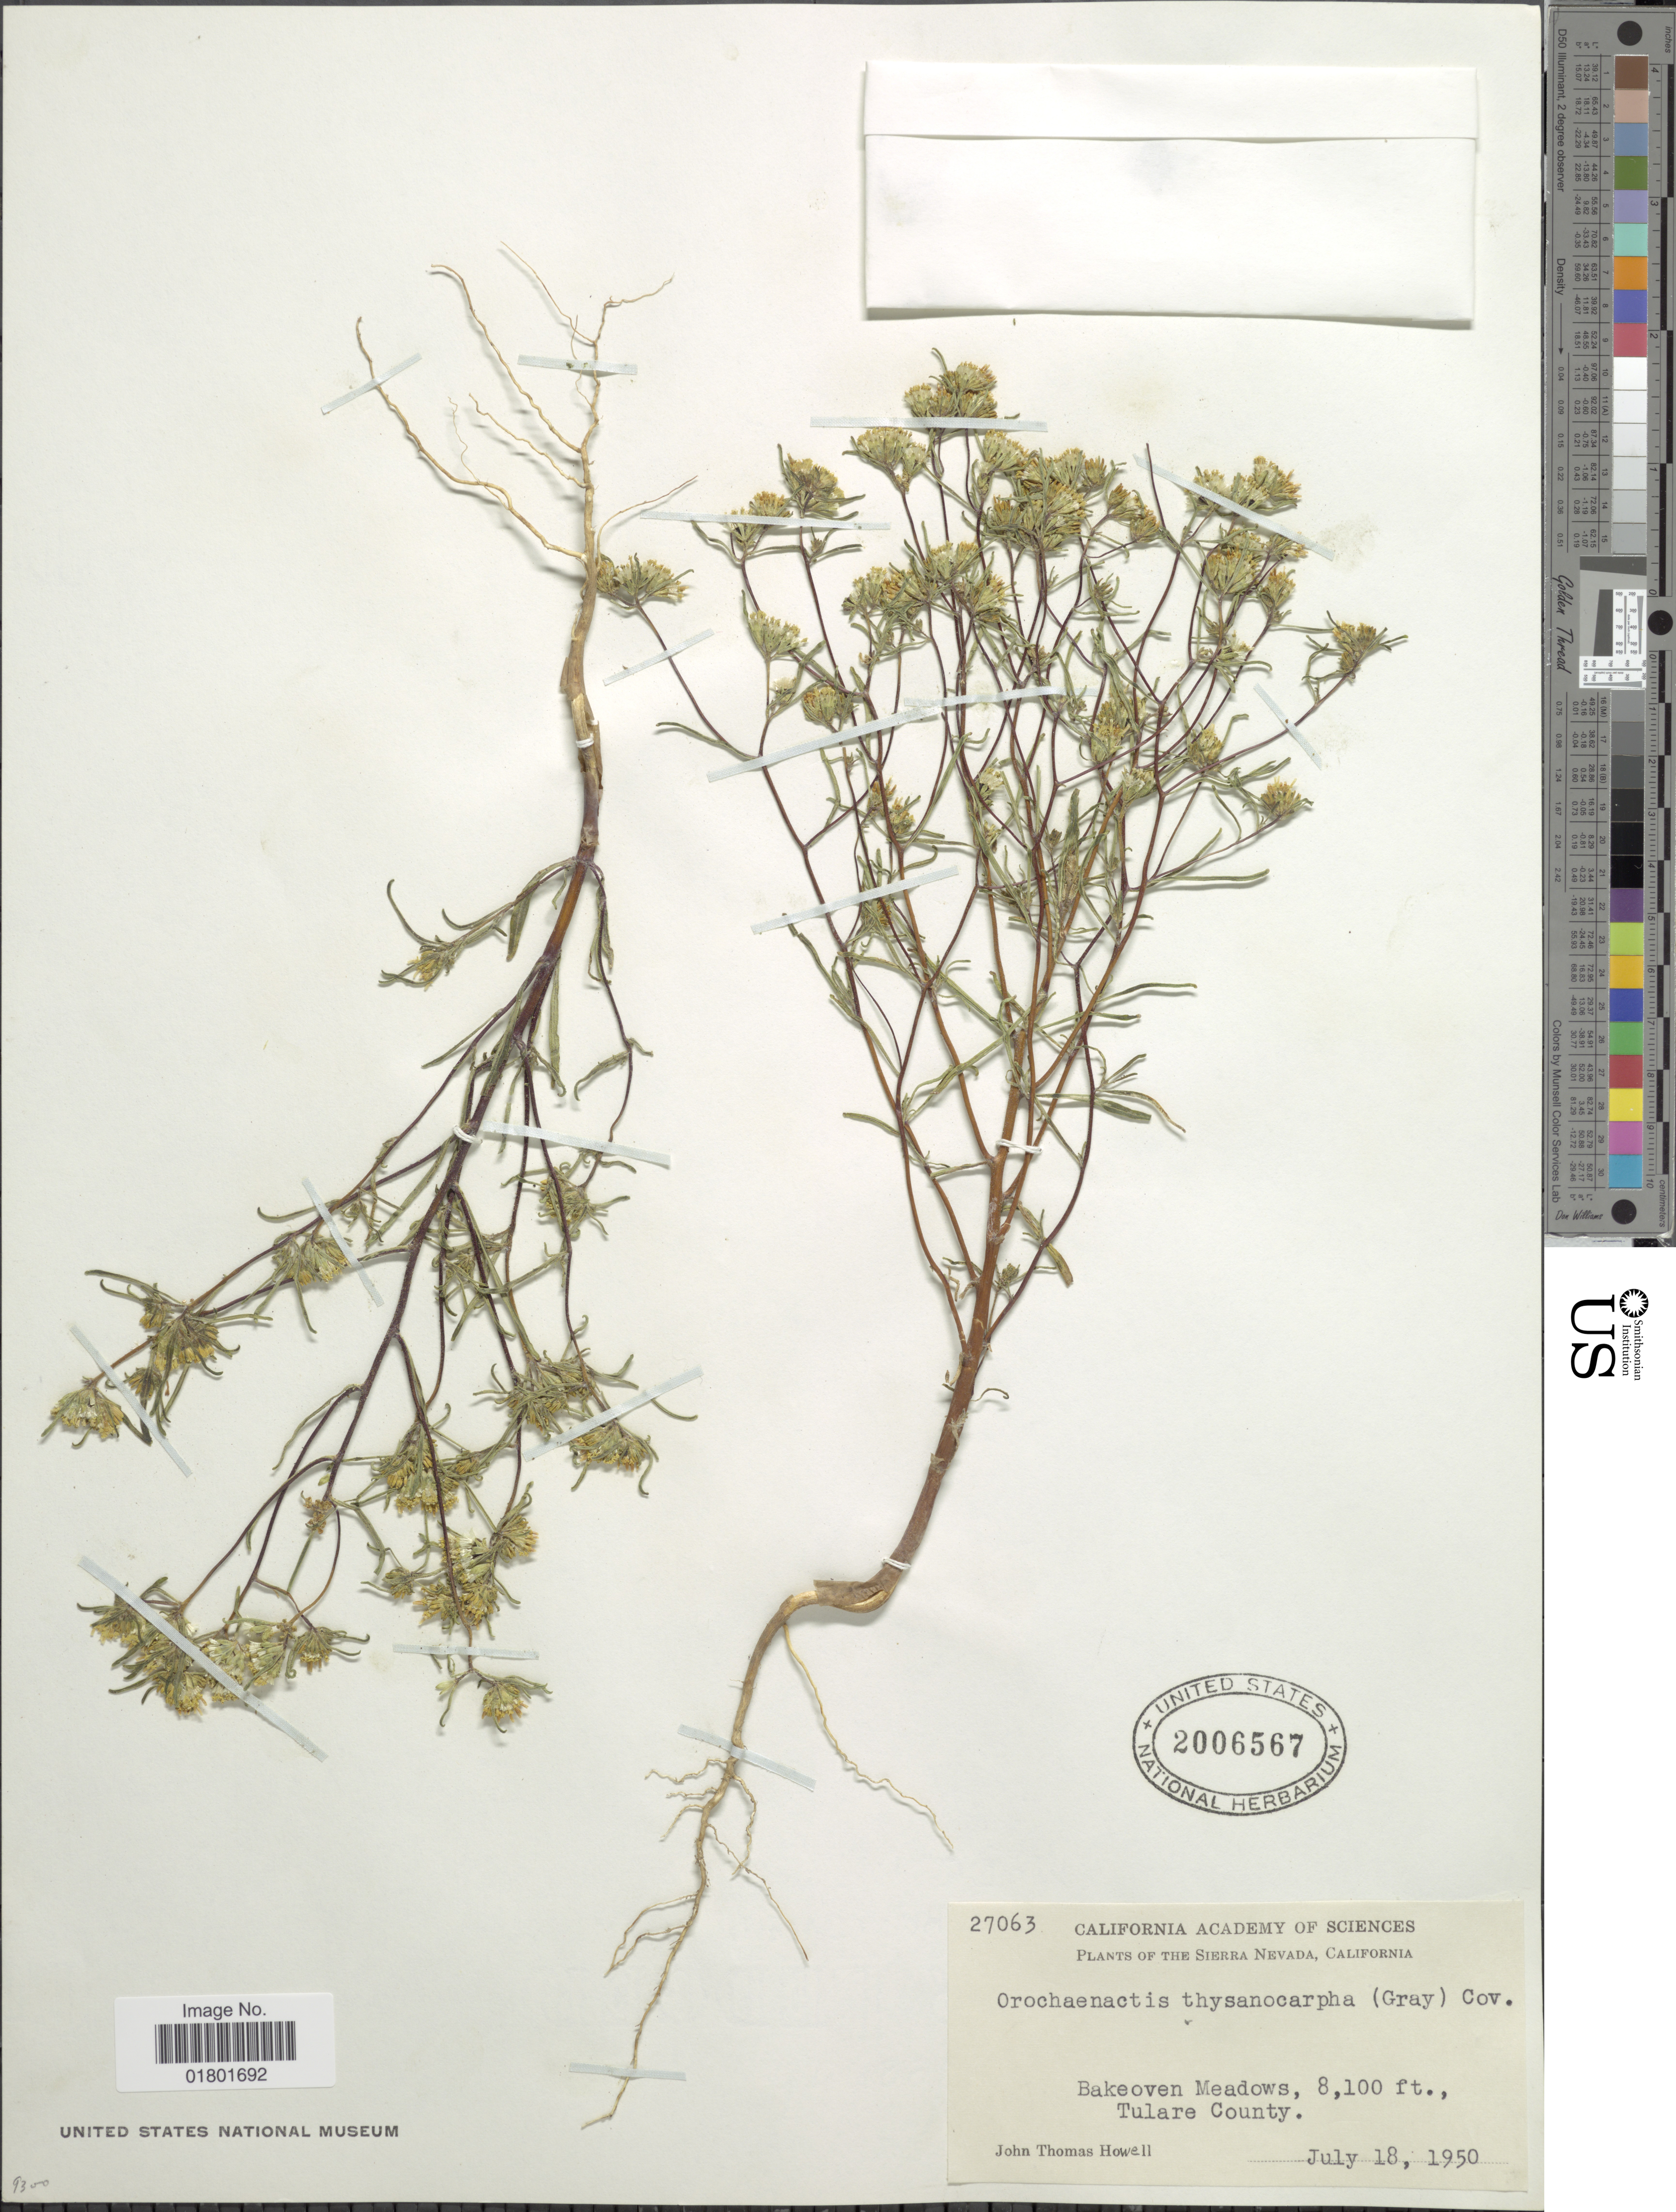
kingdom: Plantae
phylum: Tracheophyta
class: Magnoliopsida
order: Asterales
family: Asteraceae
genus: Orochaenactis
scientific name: Orochaenactis thysanocarpha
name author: (A. Gray) Coville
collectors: J. T. Howell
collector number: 27063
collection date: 1950-07-18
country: United States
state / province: California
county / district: Tulare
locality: The Sierra Nevada, Bakeoven Meadows, Tulare County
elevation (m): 2469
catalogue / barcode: US 2006567